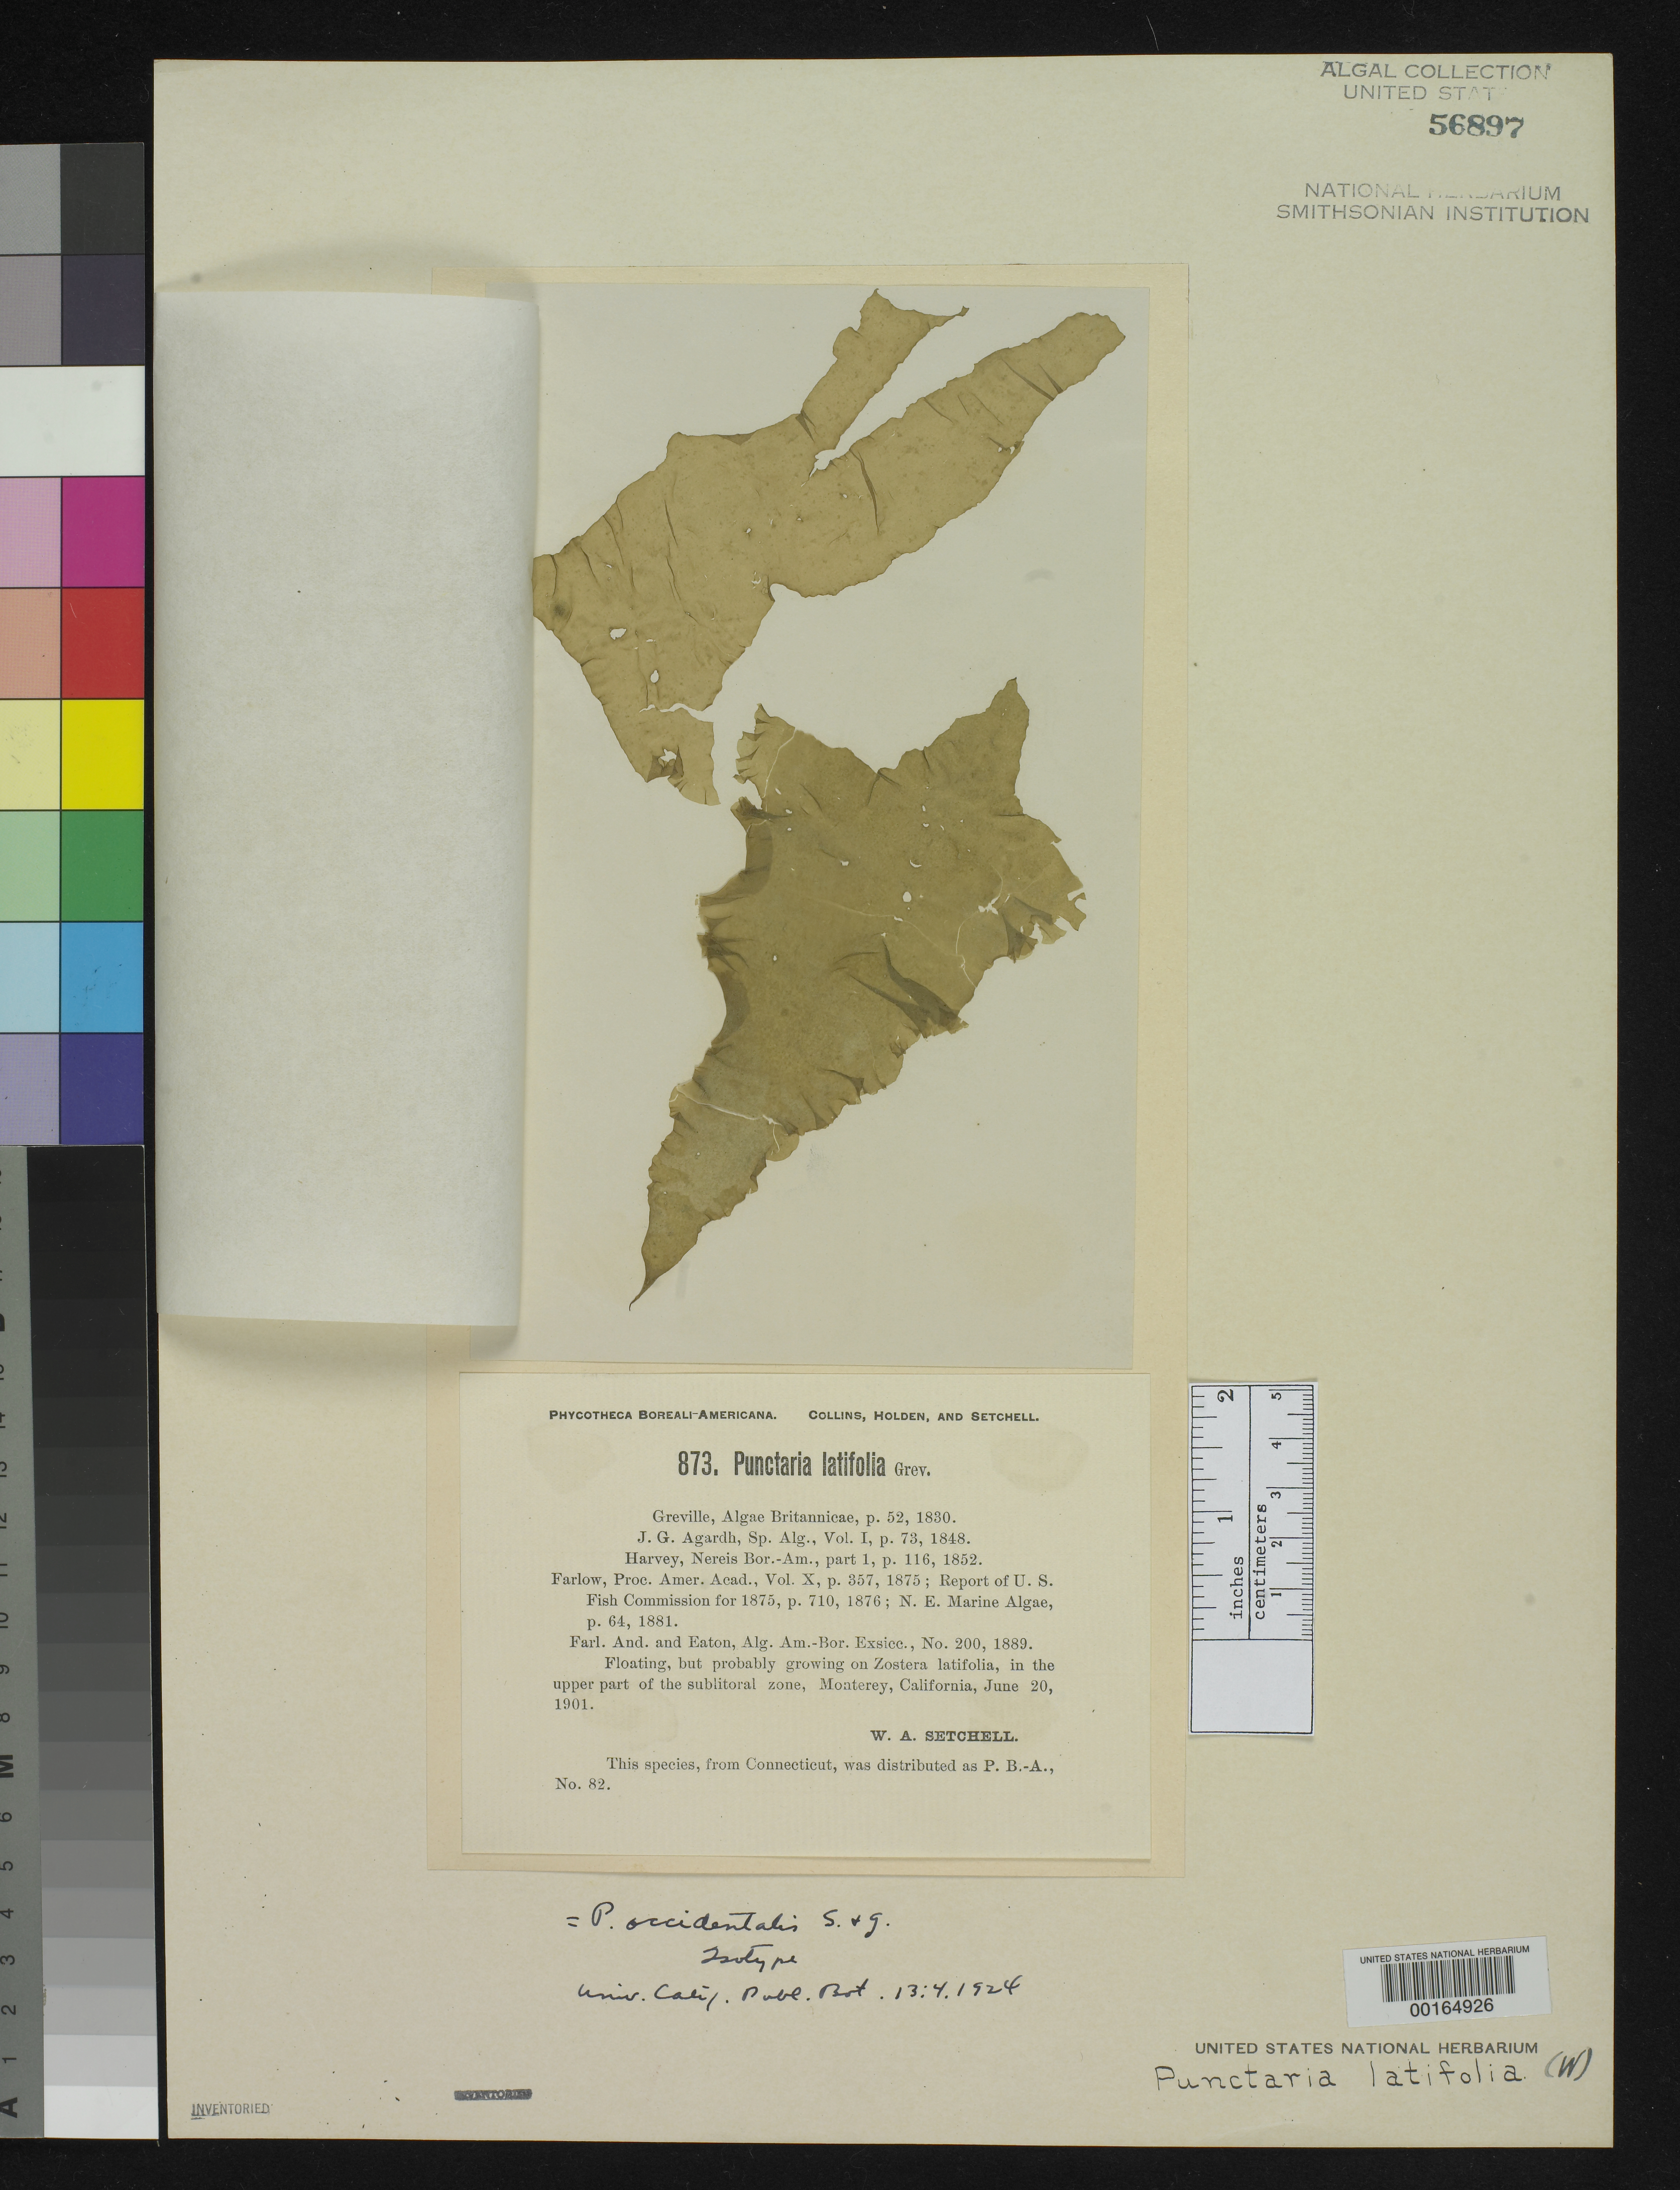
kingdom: Chromista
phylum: Ochrophyta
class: Phaeophyceae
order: Dictyosiphonales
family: Punctariaceae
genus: Punctaria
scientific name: Punctaria occidentalis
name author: Setch. & N.L. Gardner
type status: Isotype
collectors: W. Setchell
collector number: PB-A 873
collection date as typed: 20 Jun 1901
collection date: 1901-06-20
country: United States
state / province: California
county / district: Monterey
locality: Monterey.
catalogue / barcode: US 56897